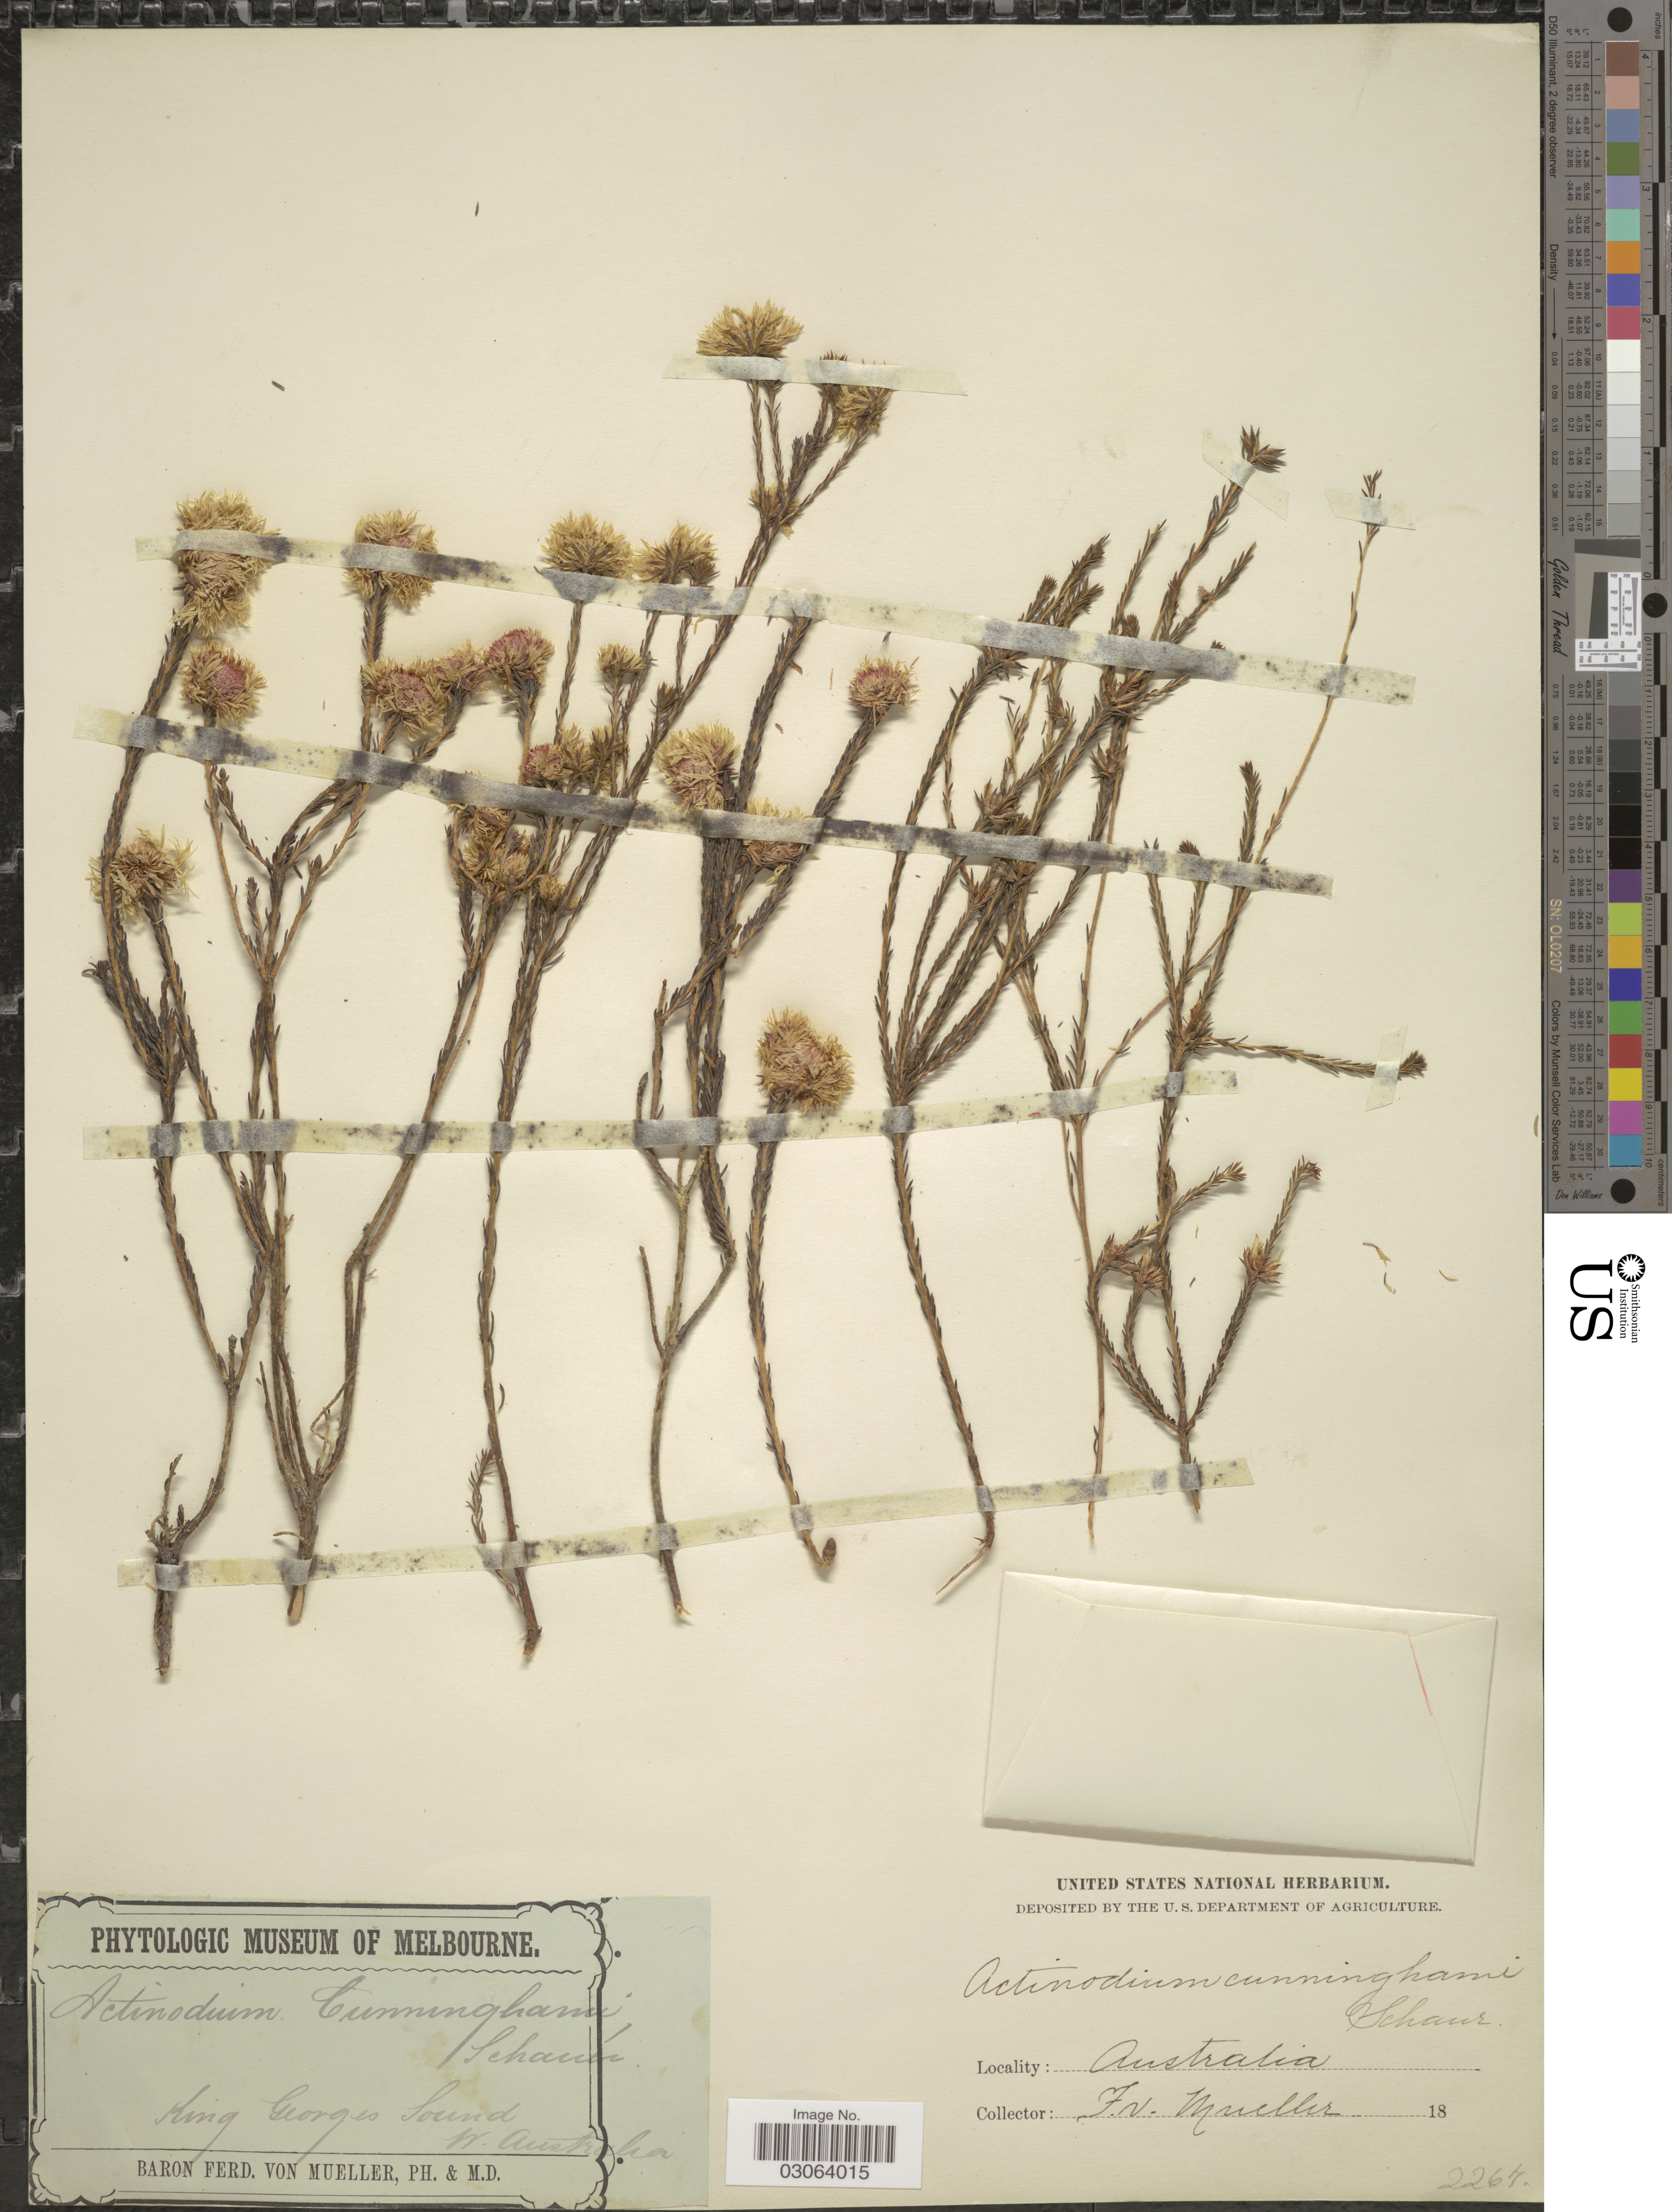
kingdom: Plantae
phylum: Tracheophyta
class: Magnoliopsida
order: Myrtales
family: Myrtaceae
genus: Actinodium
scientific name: Actinodium cunninghamii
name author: Schauer ex Lindl.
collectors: F. Mueller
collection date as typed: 18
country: Australia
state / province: Western Australia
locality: King Georges Sound.